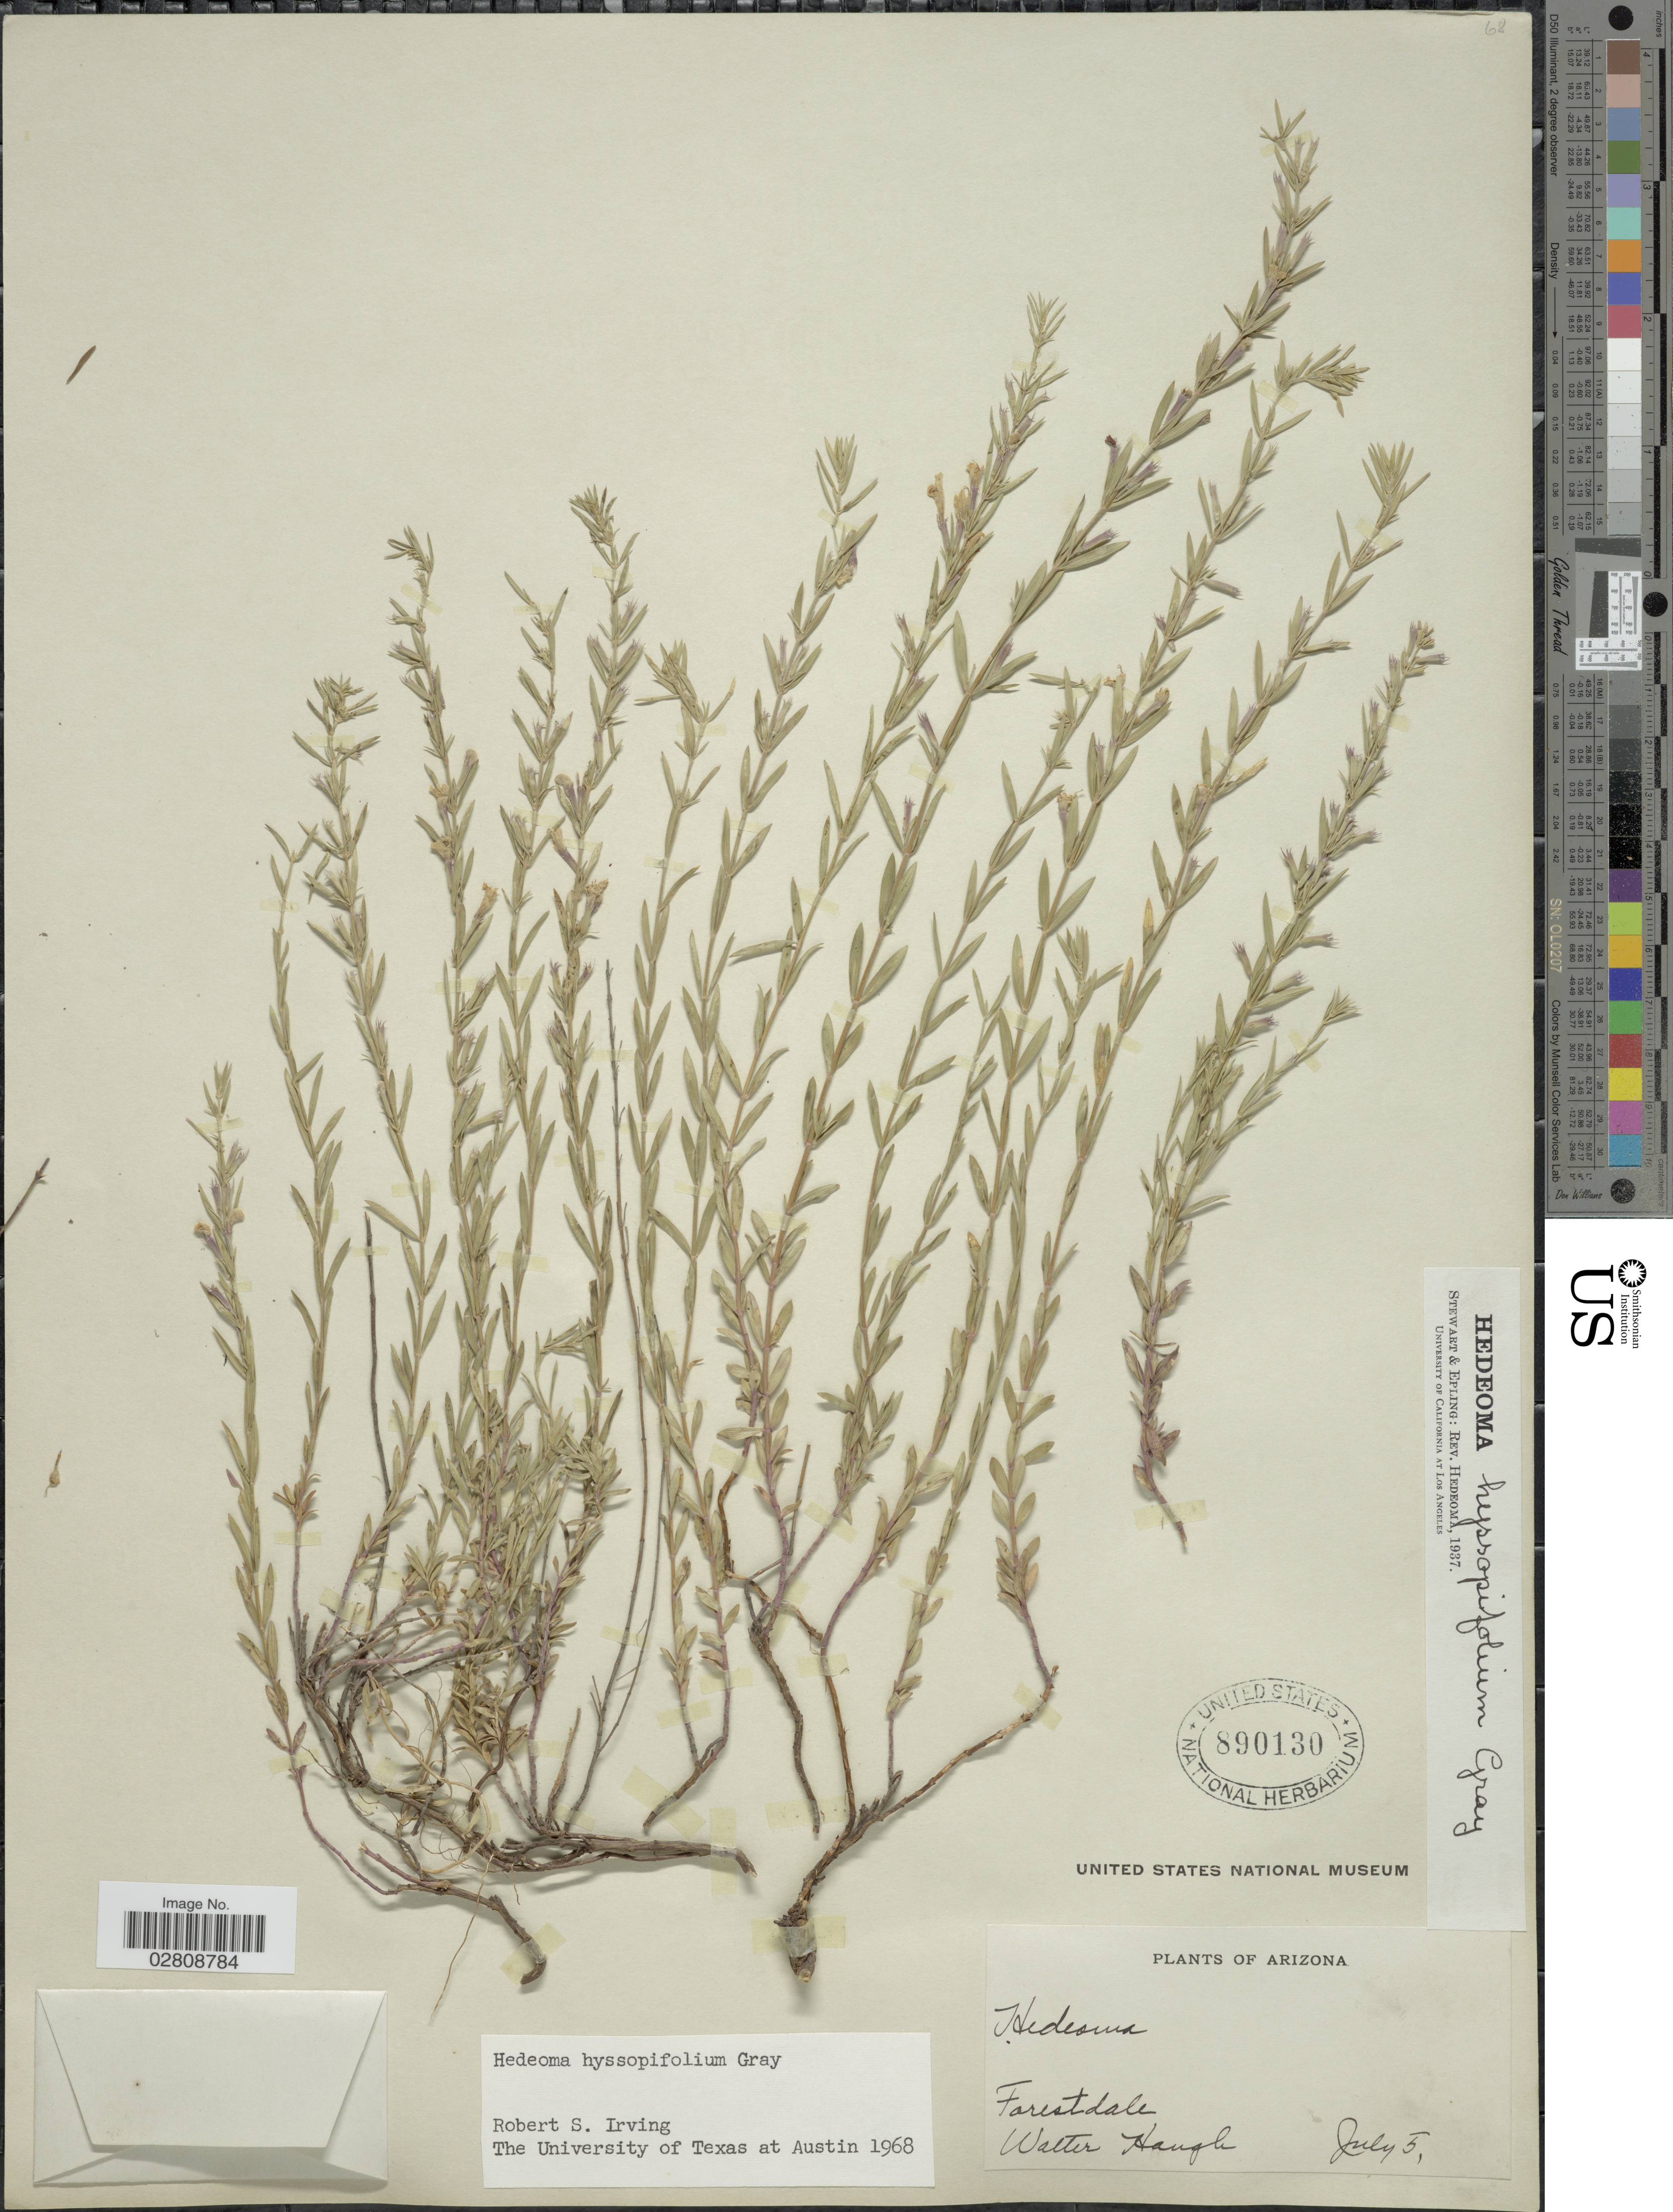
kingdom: Plantae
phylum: Tracheophyta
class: Magnoliopsida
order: Lamiales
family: Lamiaceae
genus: Hedeoma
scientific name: Hedeoma hyssopifolia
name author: A. Gray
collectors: W. Haugh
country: United States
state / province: Arizona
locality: Forestdale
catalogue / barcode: US 890130